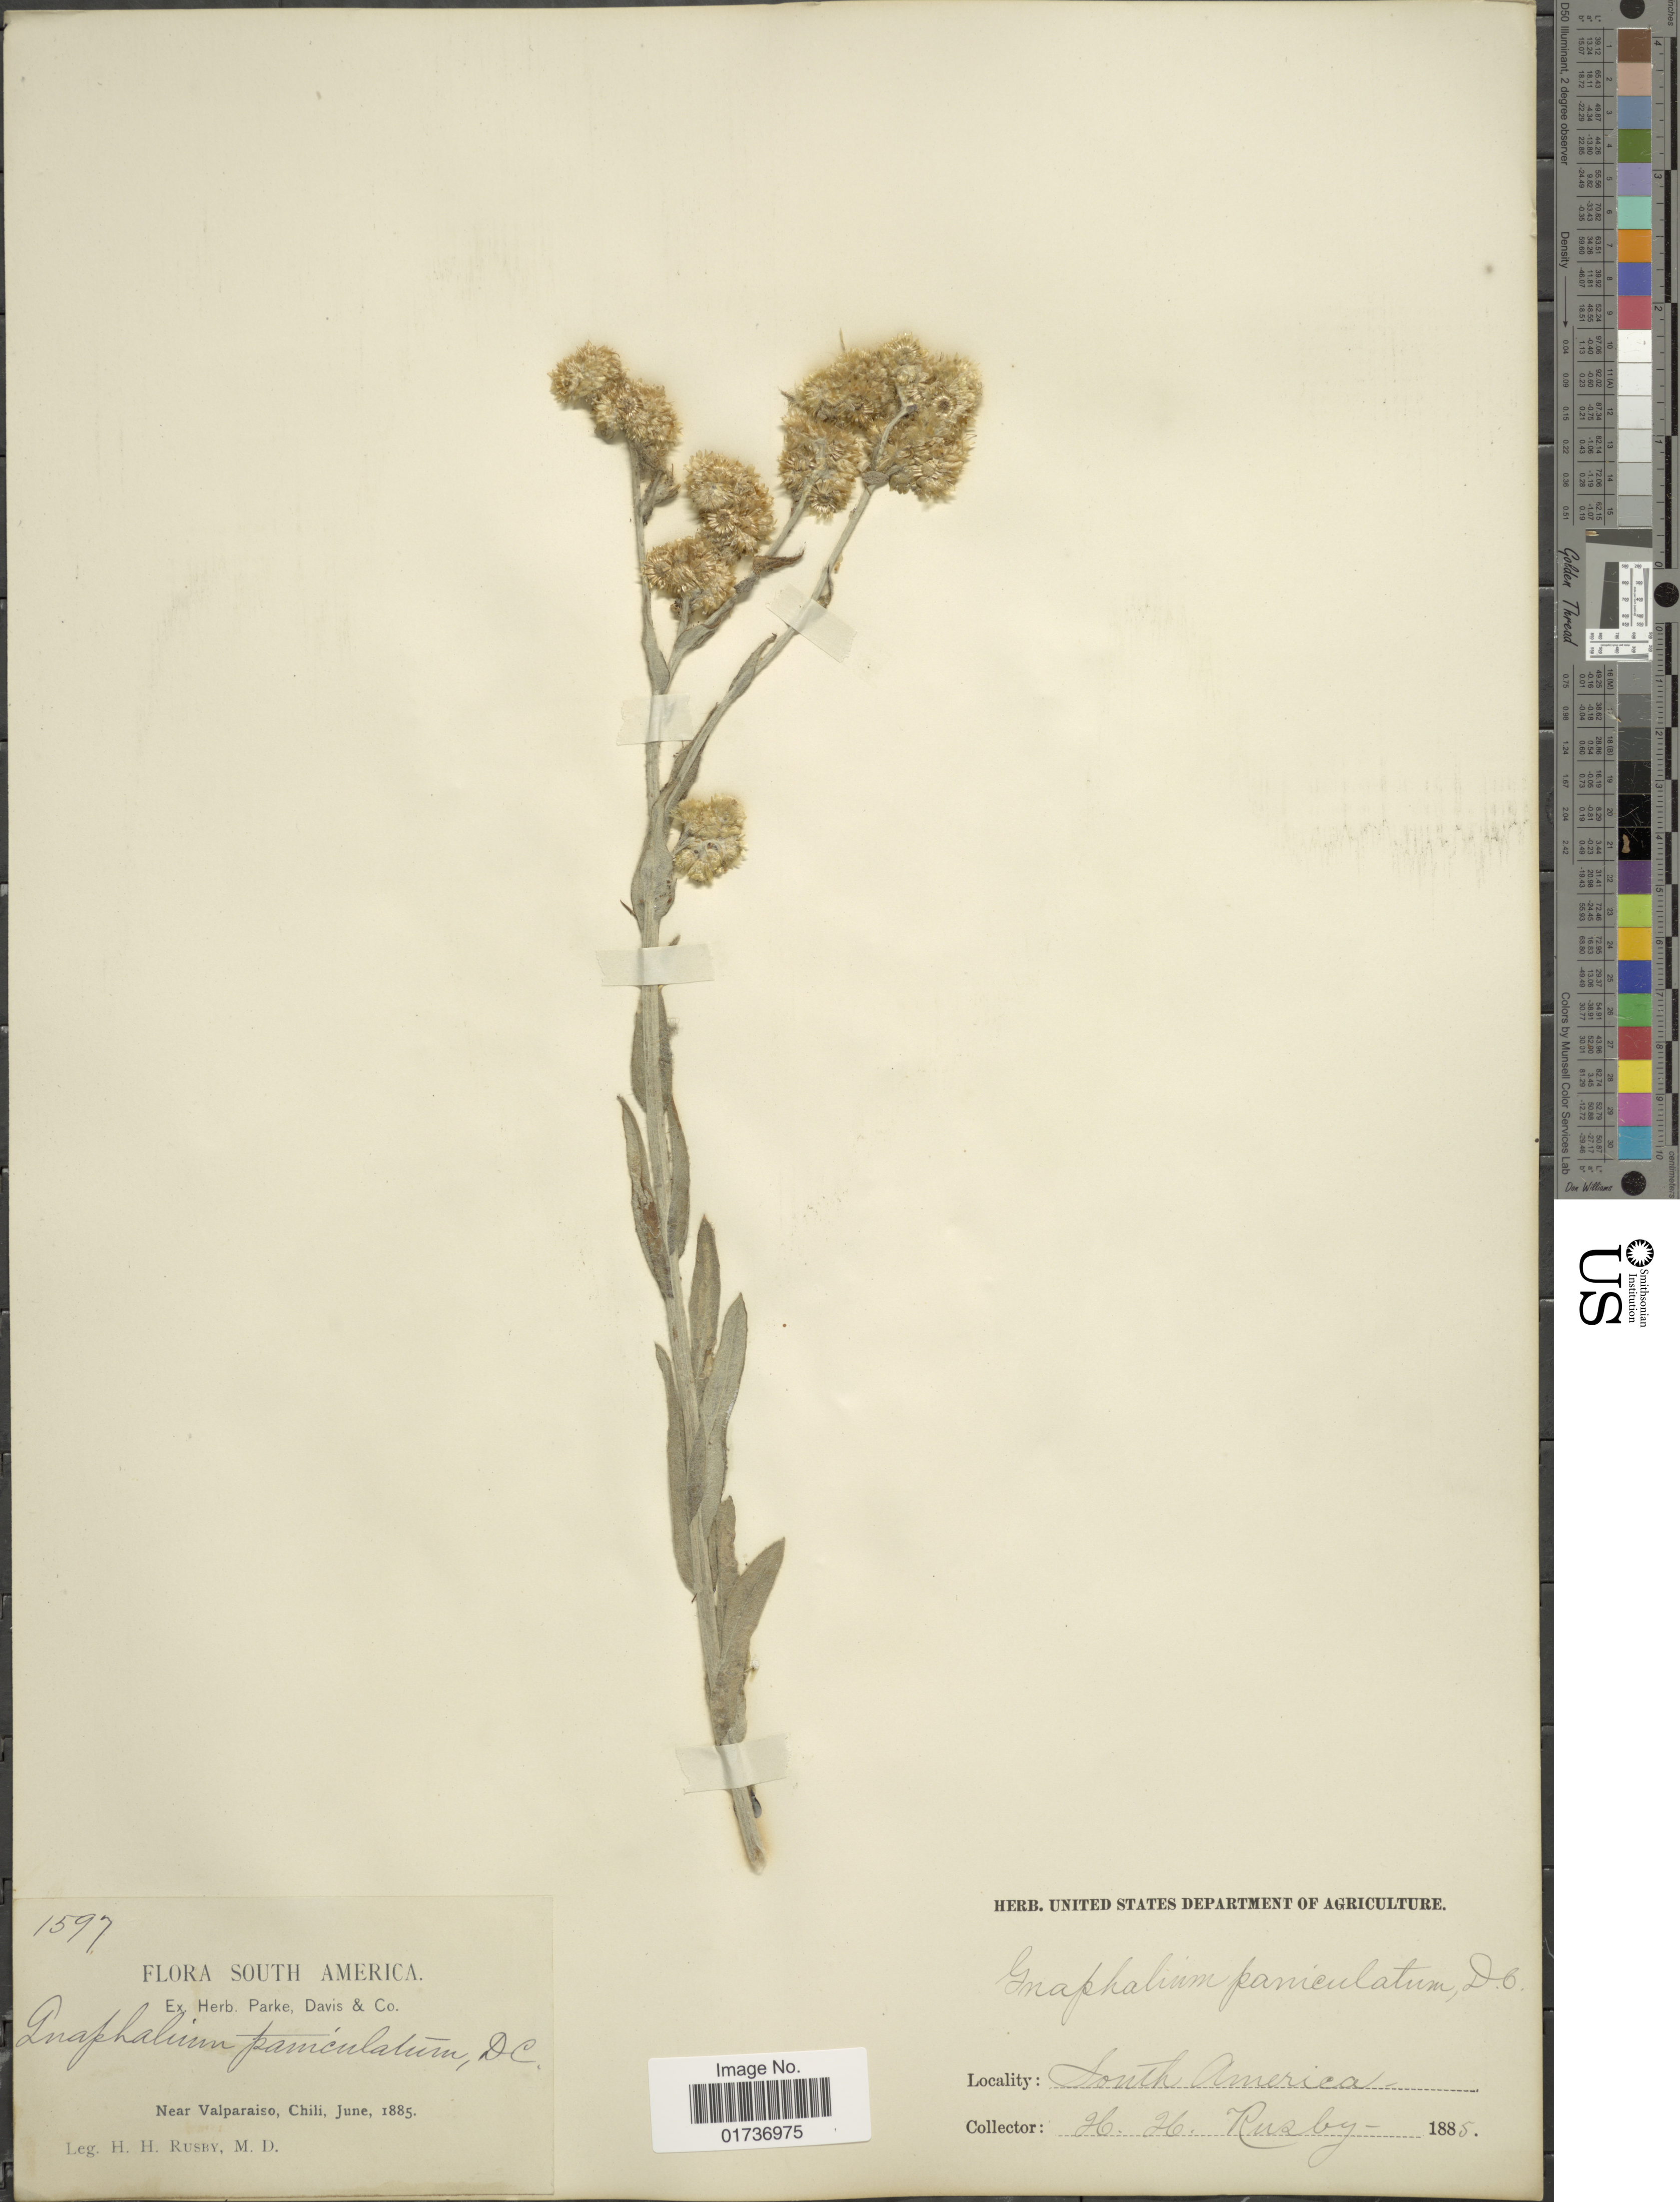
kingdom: Plantae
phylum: Tracheophyta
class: Magnoliopsida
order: Asterales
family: Asteraceae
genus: Gnaphalium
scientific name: Gnaphalium cheiranthifolium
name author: Bertero ex Lam.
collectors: H. H. Rusby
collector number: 1597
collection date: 1885-06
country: Chile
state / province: Valparaíso (V)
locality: Near Valparaiso